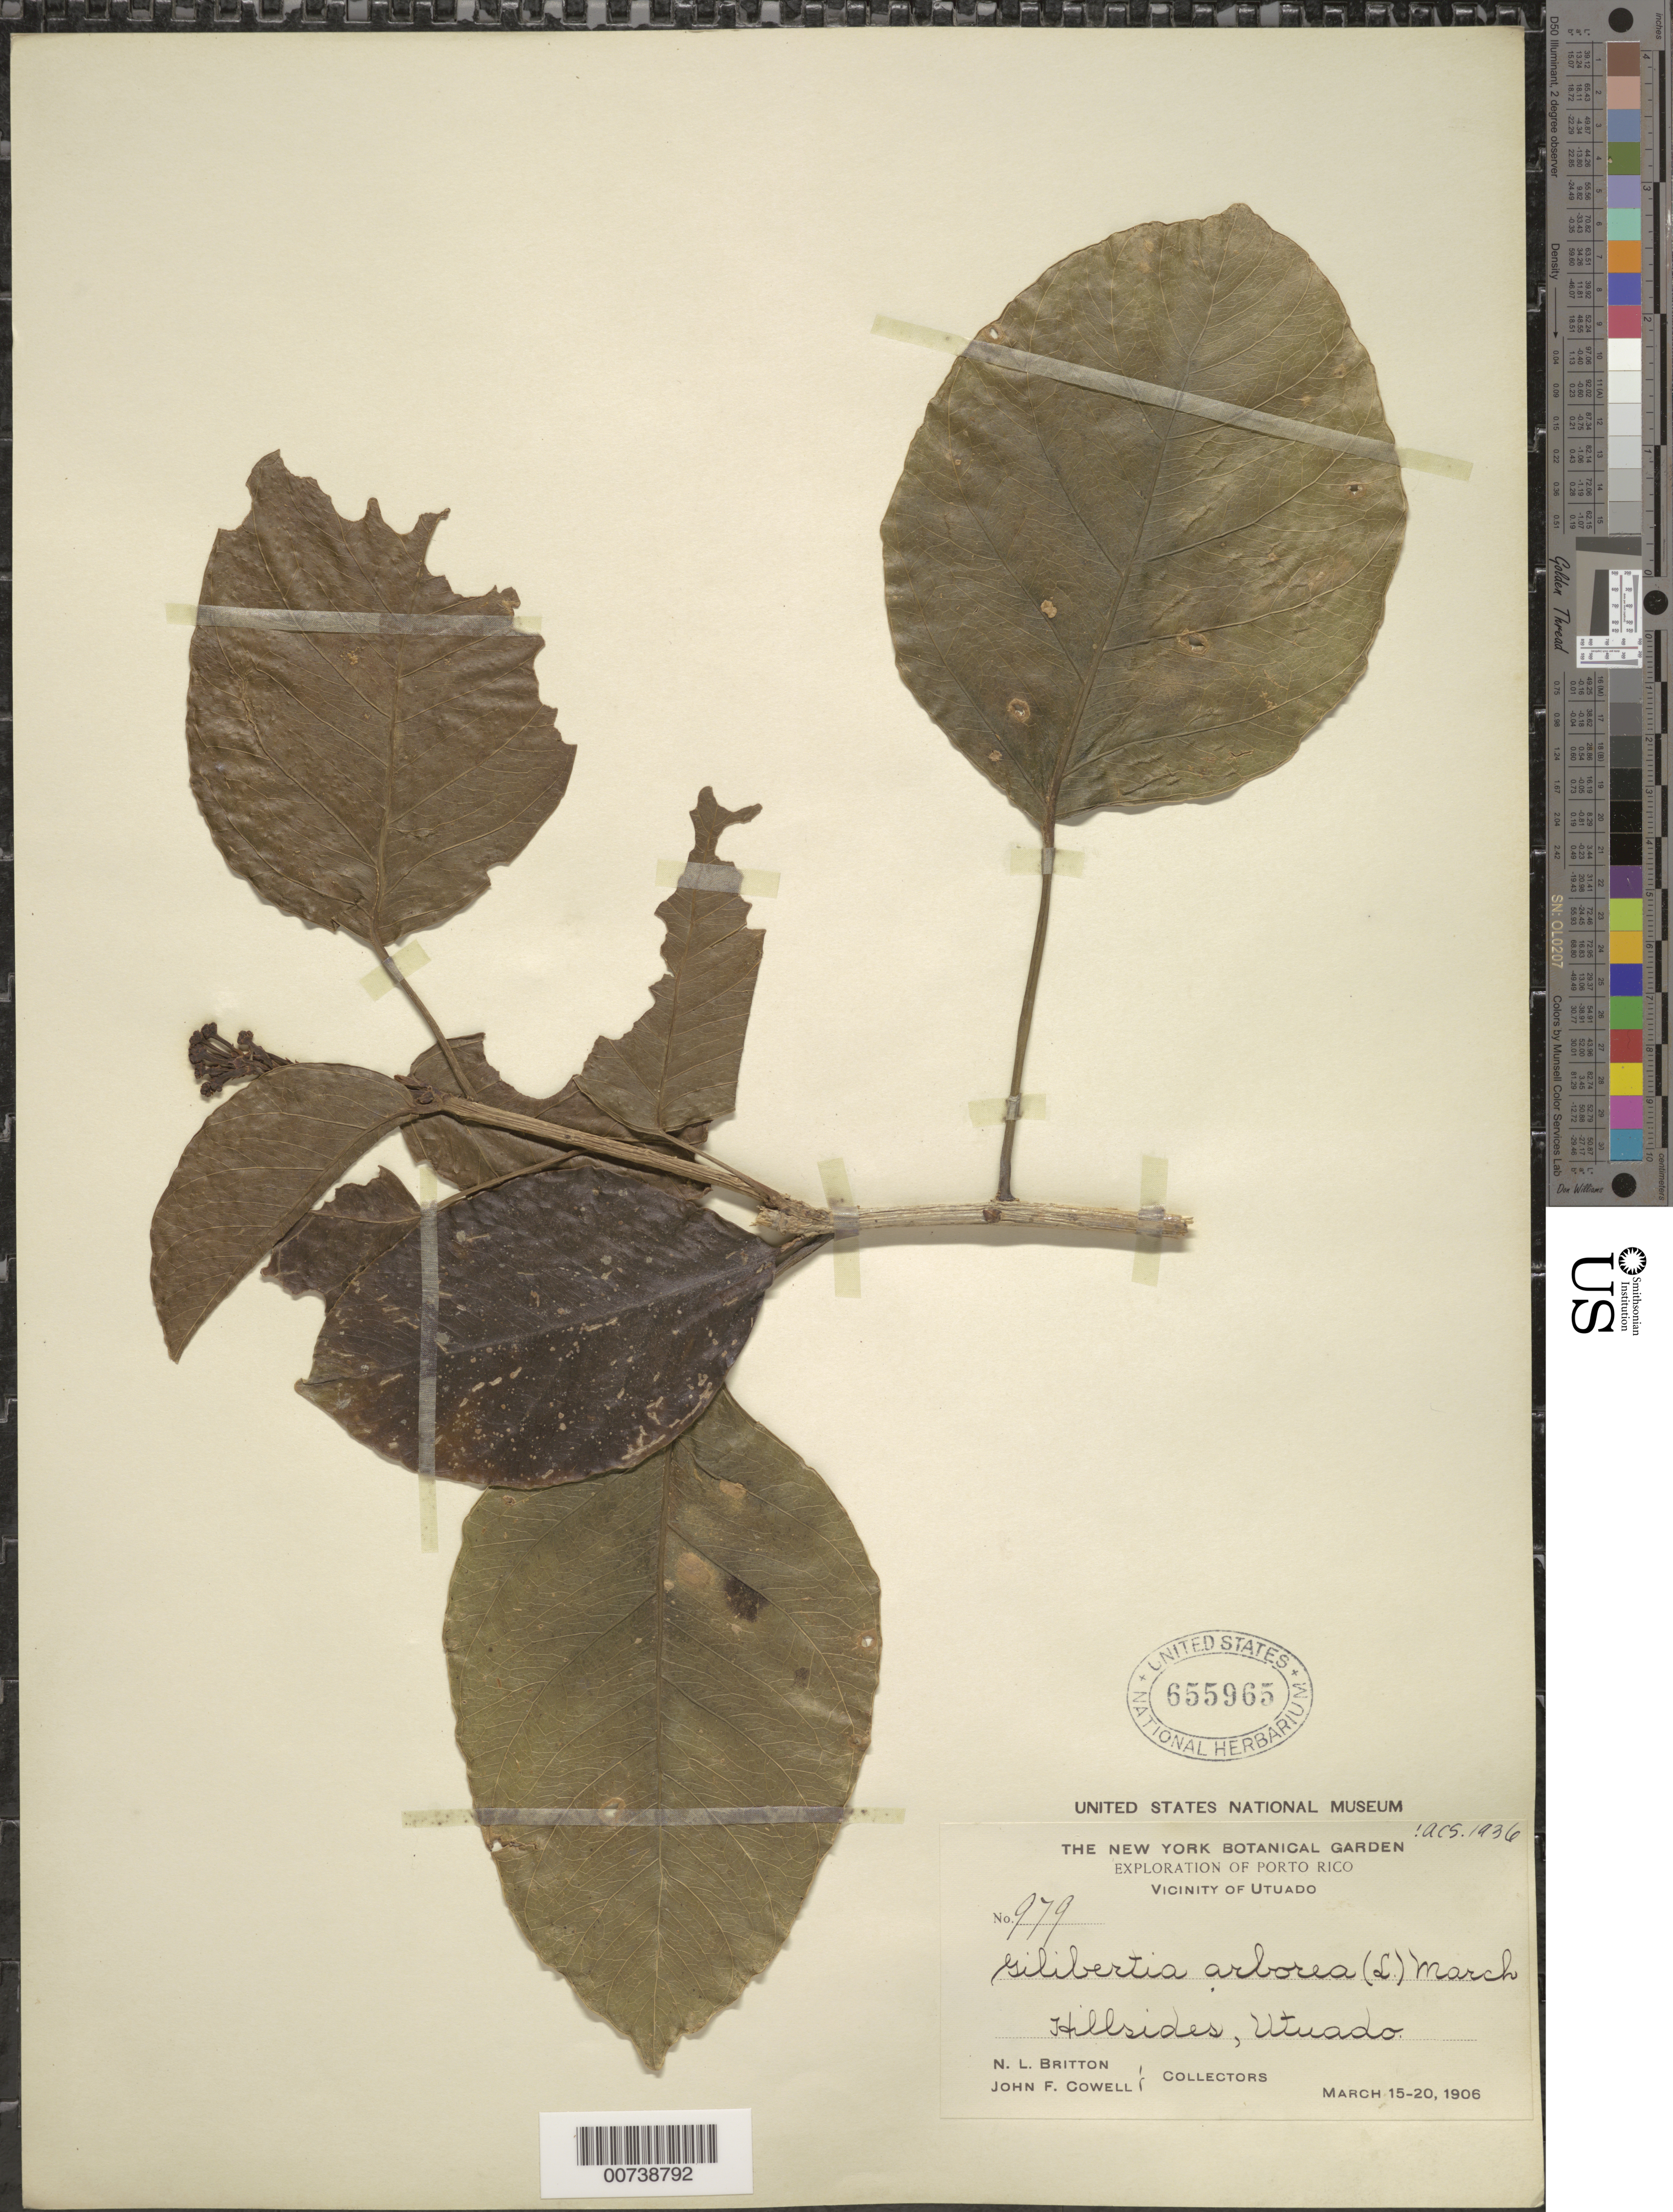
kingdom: Plantae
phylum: Tracheophyta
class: Magnoliopsida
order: Apiales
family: Araliaceae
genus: Dendropanax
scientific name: Dendropanax arboreus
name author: (L.) Decne. & Planch.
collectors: N. Britton & J. F. Cowell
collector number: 979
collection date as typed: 15 Mar 1906 to 20 Mar 1906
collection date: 1906-03-15/1906-03-20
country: Puerto Rico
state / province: Utuado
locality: Utuado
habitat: Hillsides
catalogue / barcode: US 655965